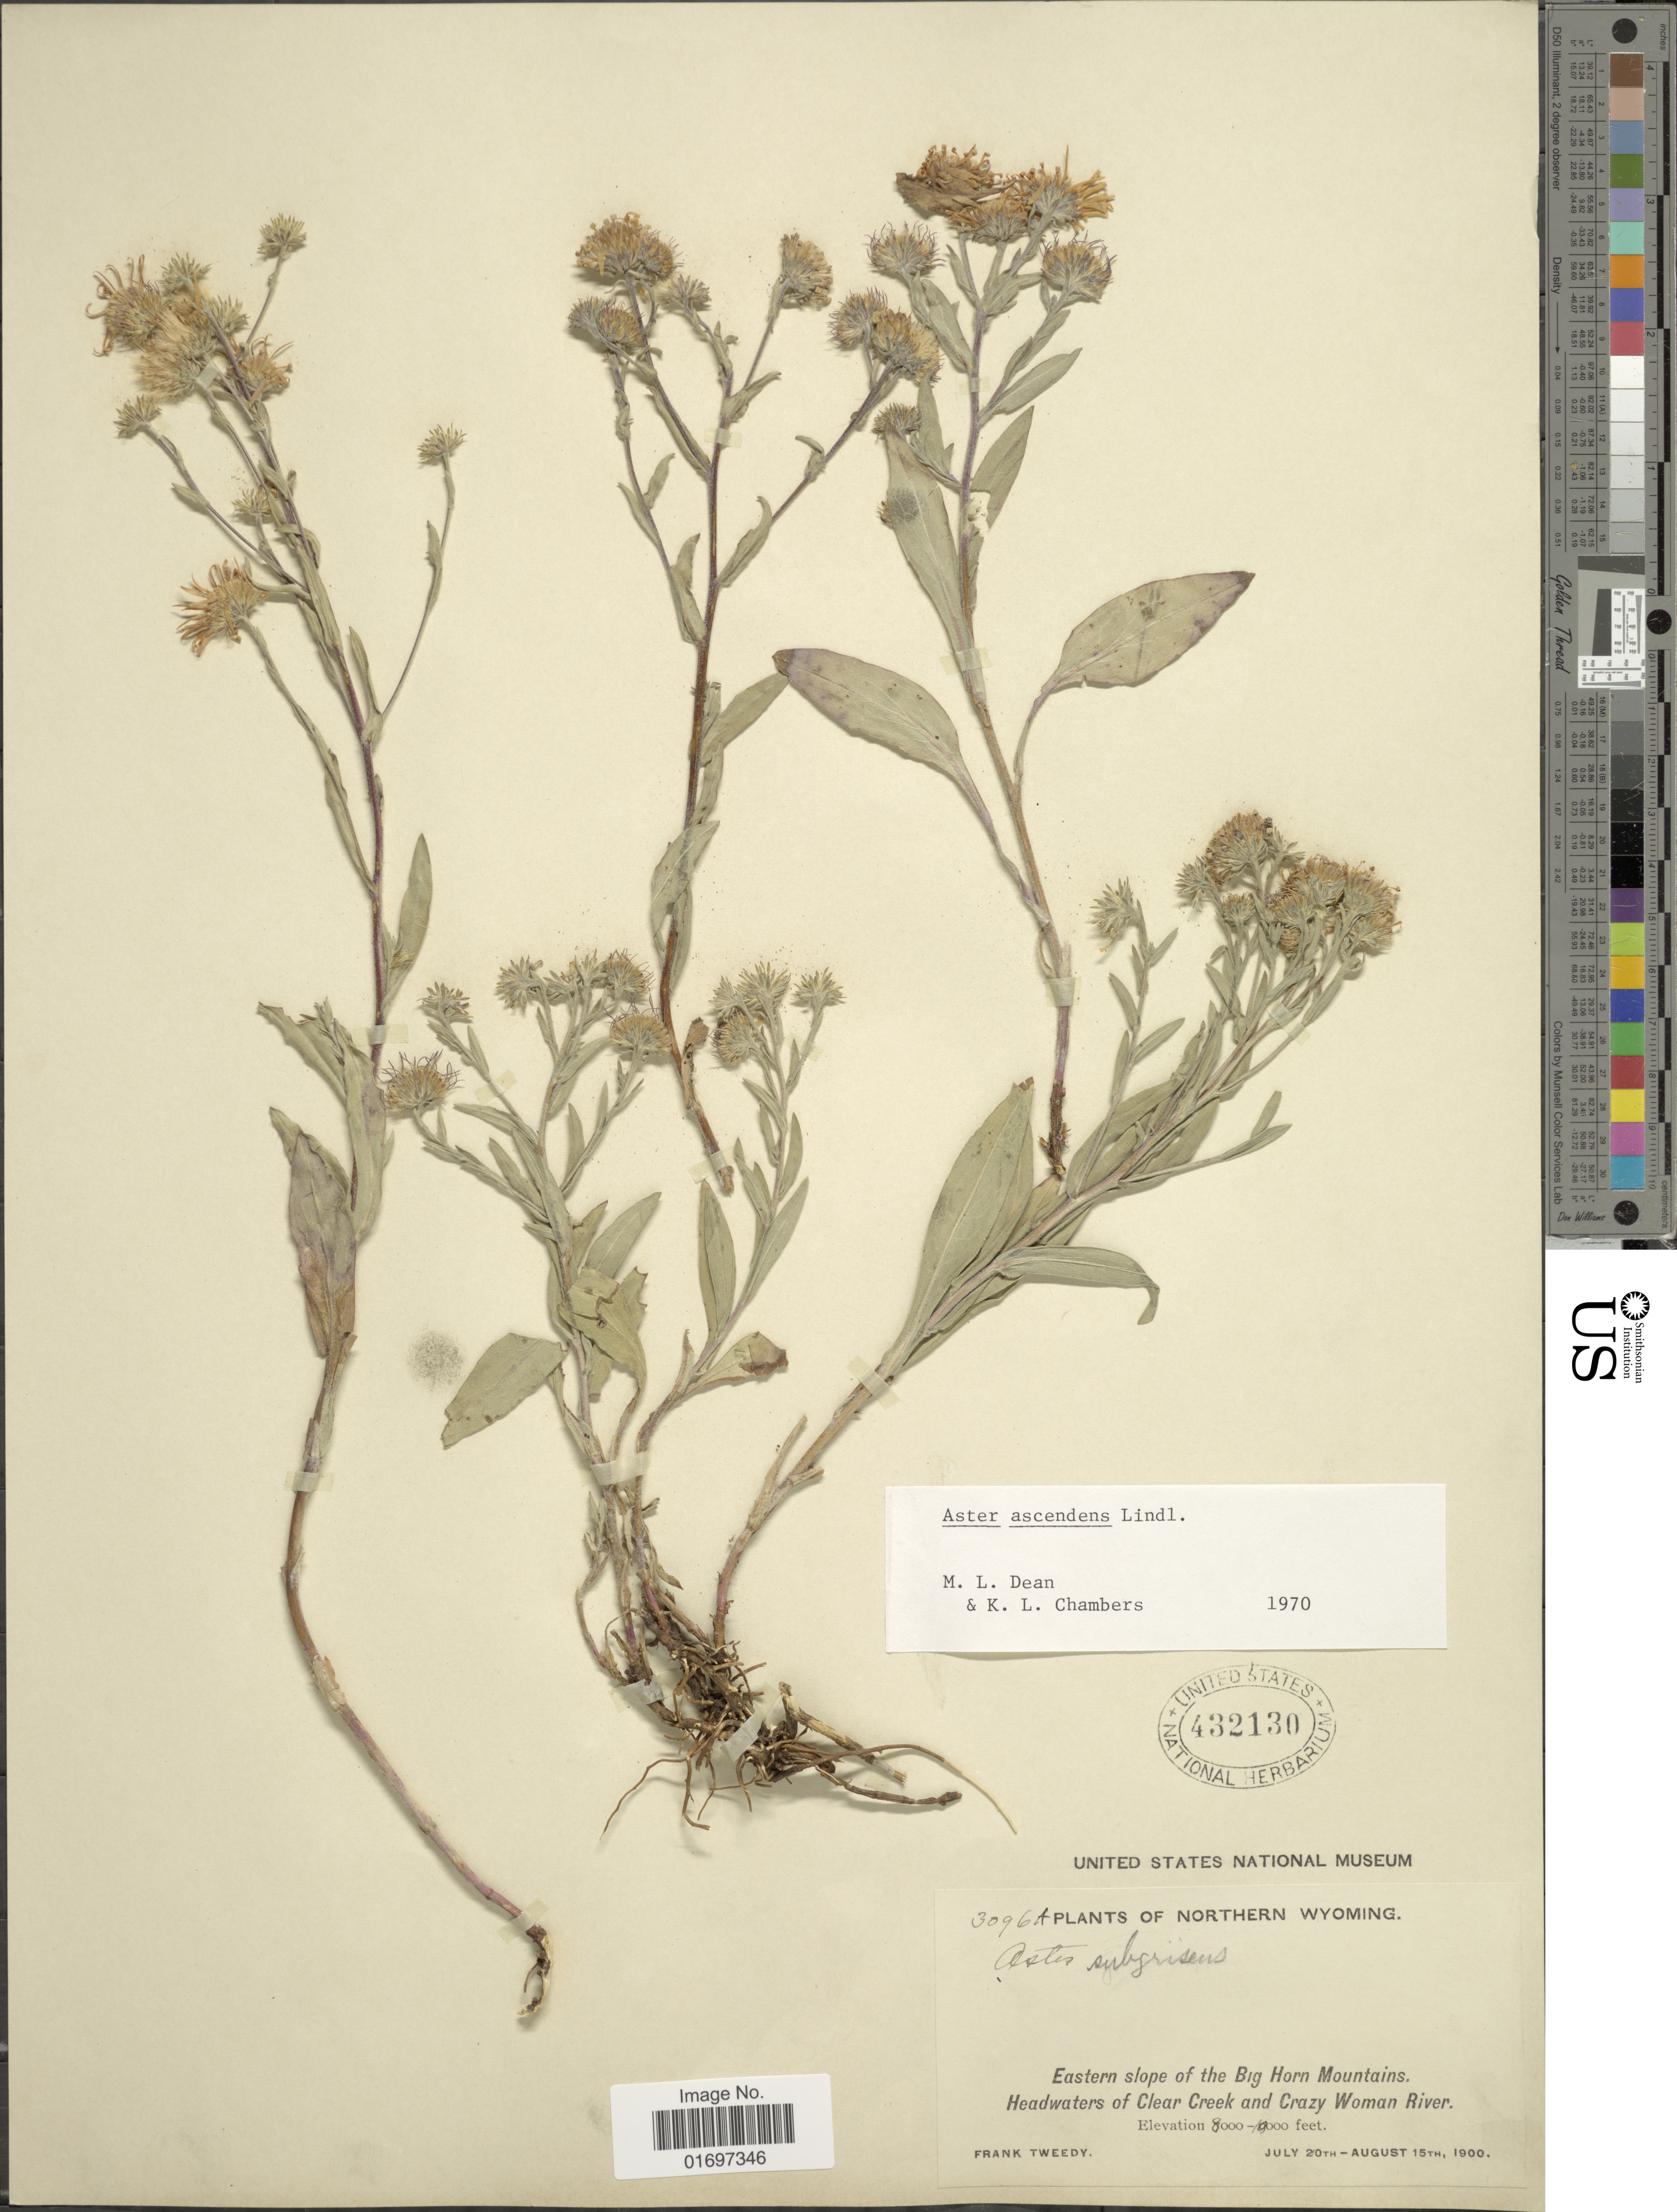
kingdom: Plantae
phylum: Tracheophyta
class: Magnoliopsida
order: Asterales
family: Asteraceae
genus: Symphyotrichum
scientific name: Symphyotrichum ascendens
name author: (Lindl.) G.L. Nesom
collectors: F. Tweedy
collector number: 3096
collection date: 1900-07-20/1900-08-15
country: United States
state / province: Wyoming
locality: Northern Wyoming. Eastern slope of the Big Horn Mountains. Headwaters of Clear Creek and Crazy Woman River.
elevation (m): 2438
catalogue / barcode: US 432130